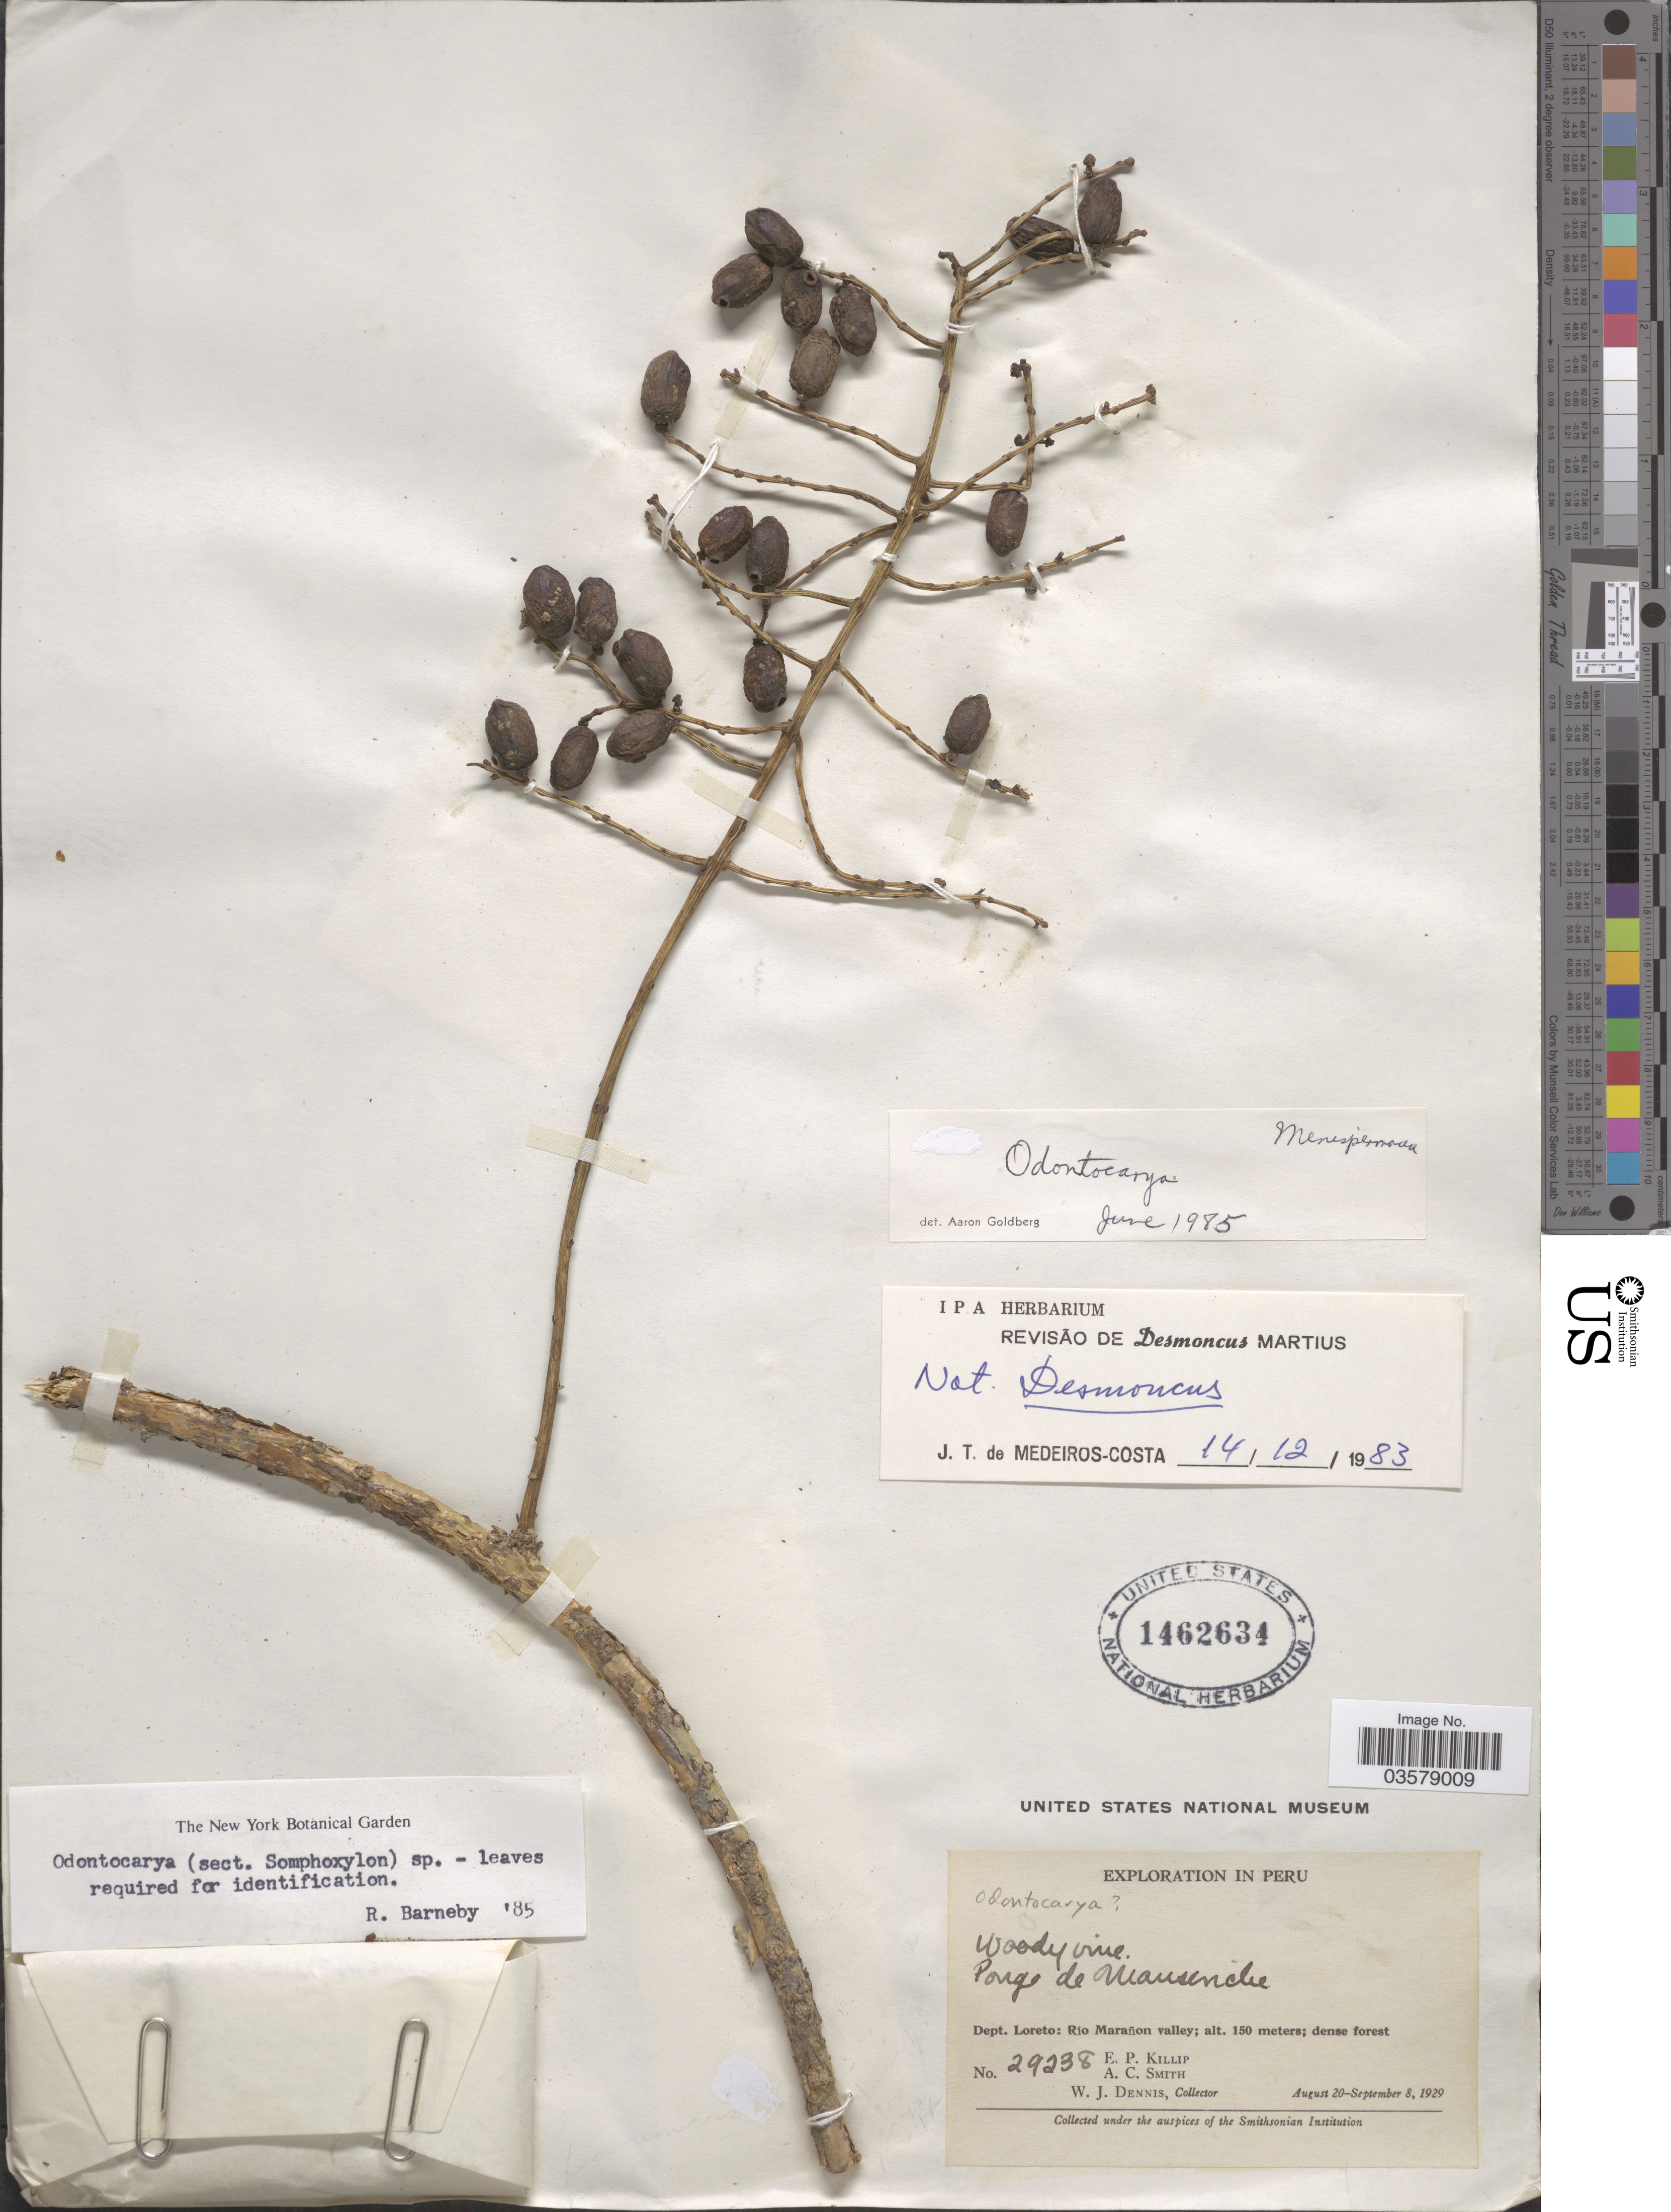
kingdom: Plantae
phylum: Tracheophyta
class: Magnoliopsida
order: Ranunculales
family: Menispermaceae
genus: Odontocarya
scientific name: Odontocarya sp.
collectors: E. P. Killip, A. C. Smith & W. J. Dennis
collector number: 29238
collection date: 1929-08-20/1929-09-08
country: Peru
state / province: Loreto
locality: Dept. Loreto: Río Marañon valley.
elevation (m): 150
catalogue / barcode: US 1462634